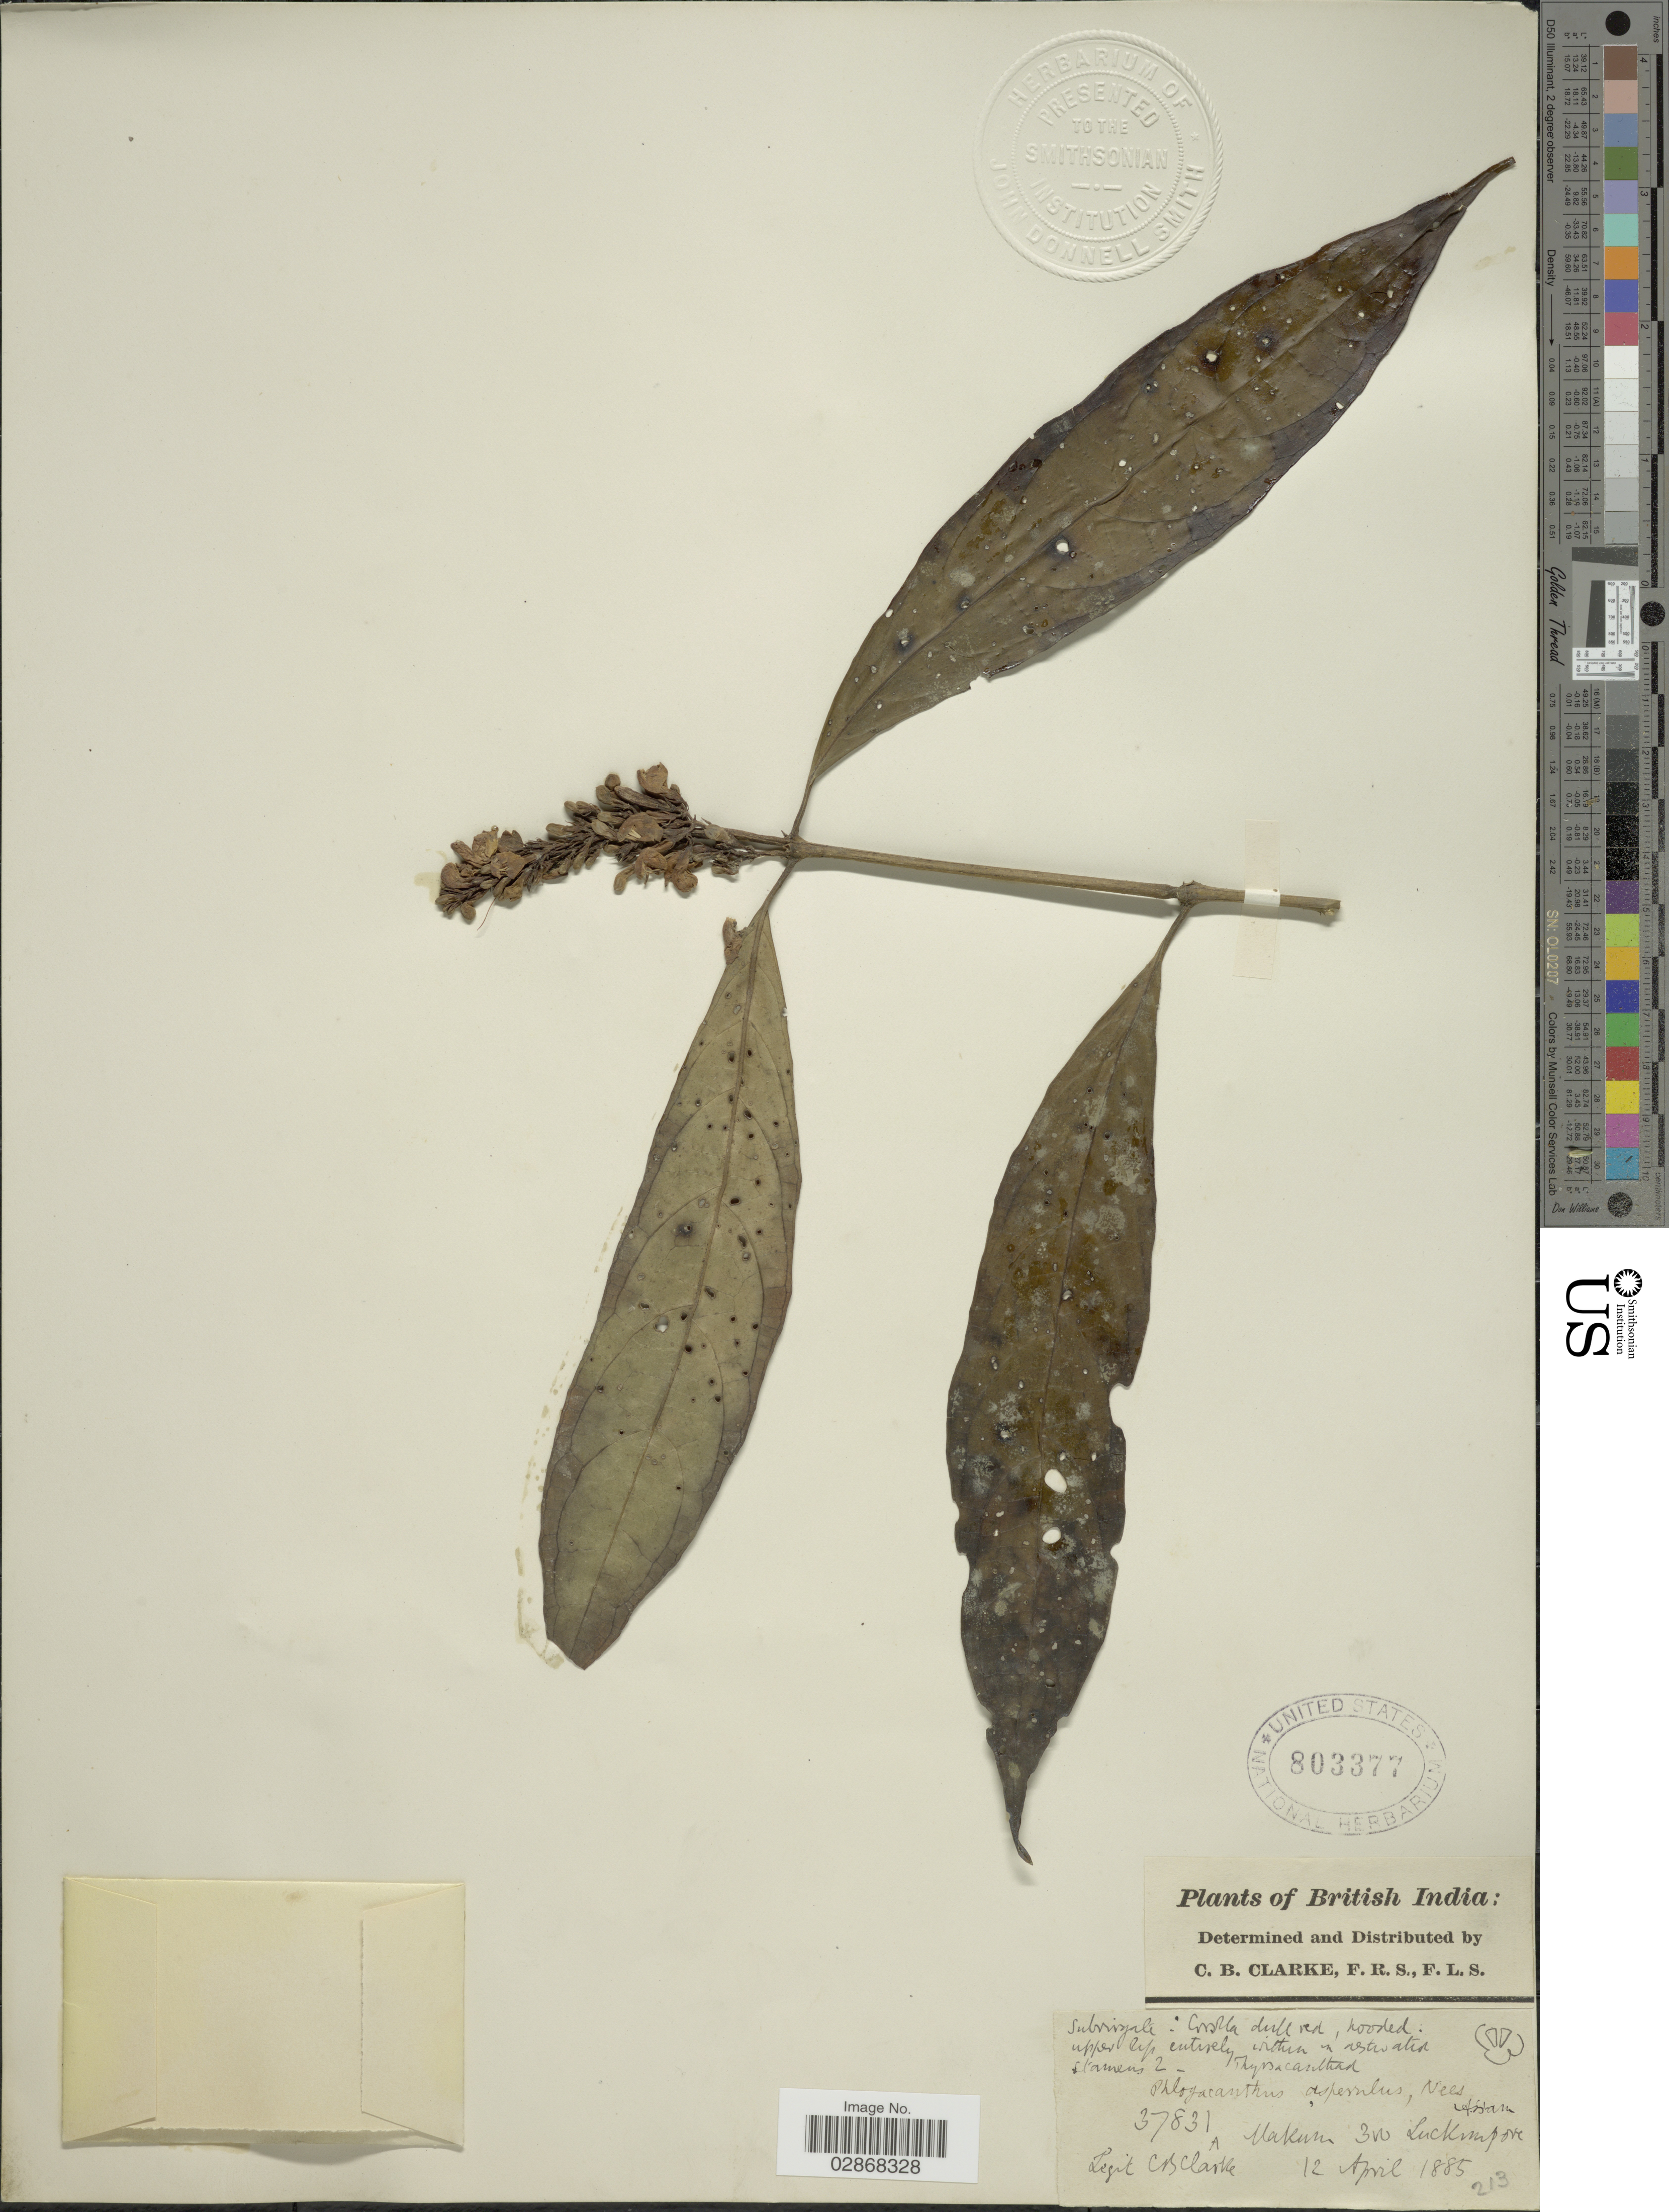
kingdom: Plantae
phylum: Tracheophyta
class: Magnoliopsida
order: Lamiales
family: Acanthaceae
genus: Phlogacanthus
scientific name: Phlogacanthus asperulus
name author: Nees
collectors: C. B. Clarke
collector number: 37831A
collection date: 1885-04-12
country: India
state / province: Assam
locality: British India, Makum, Luckimpore.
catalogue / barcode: US 803377